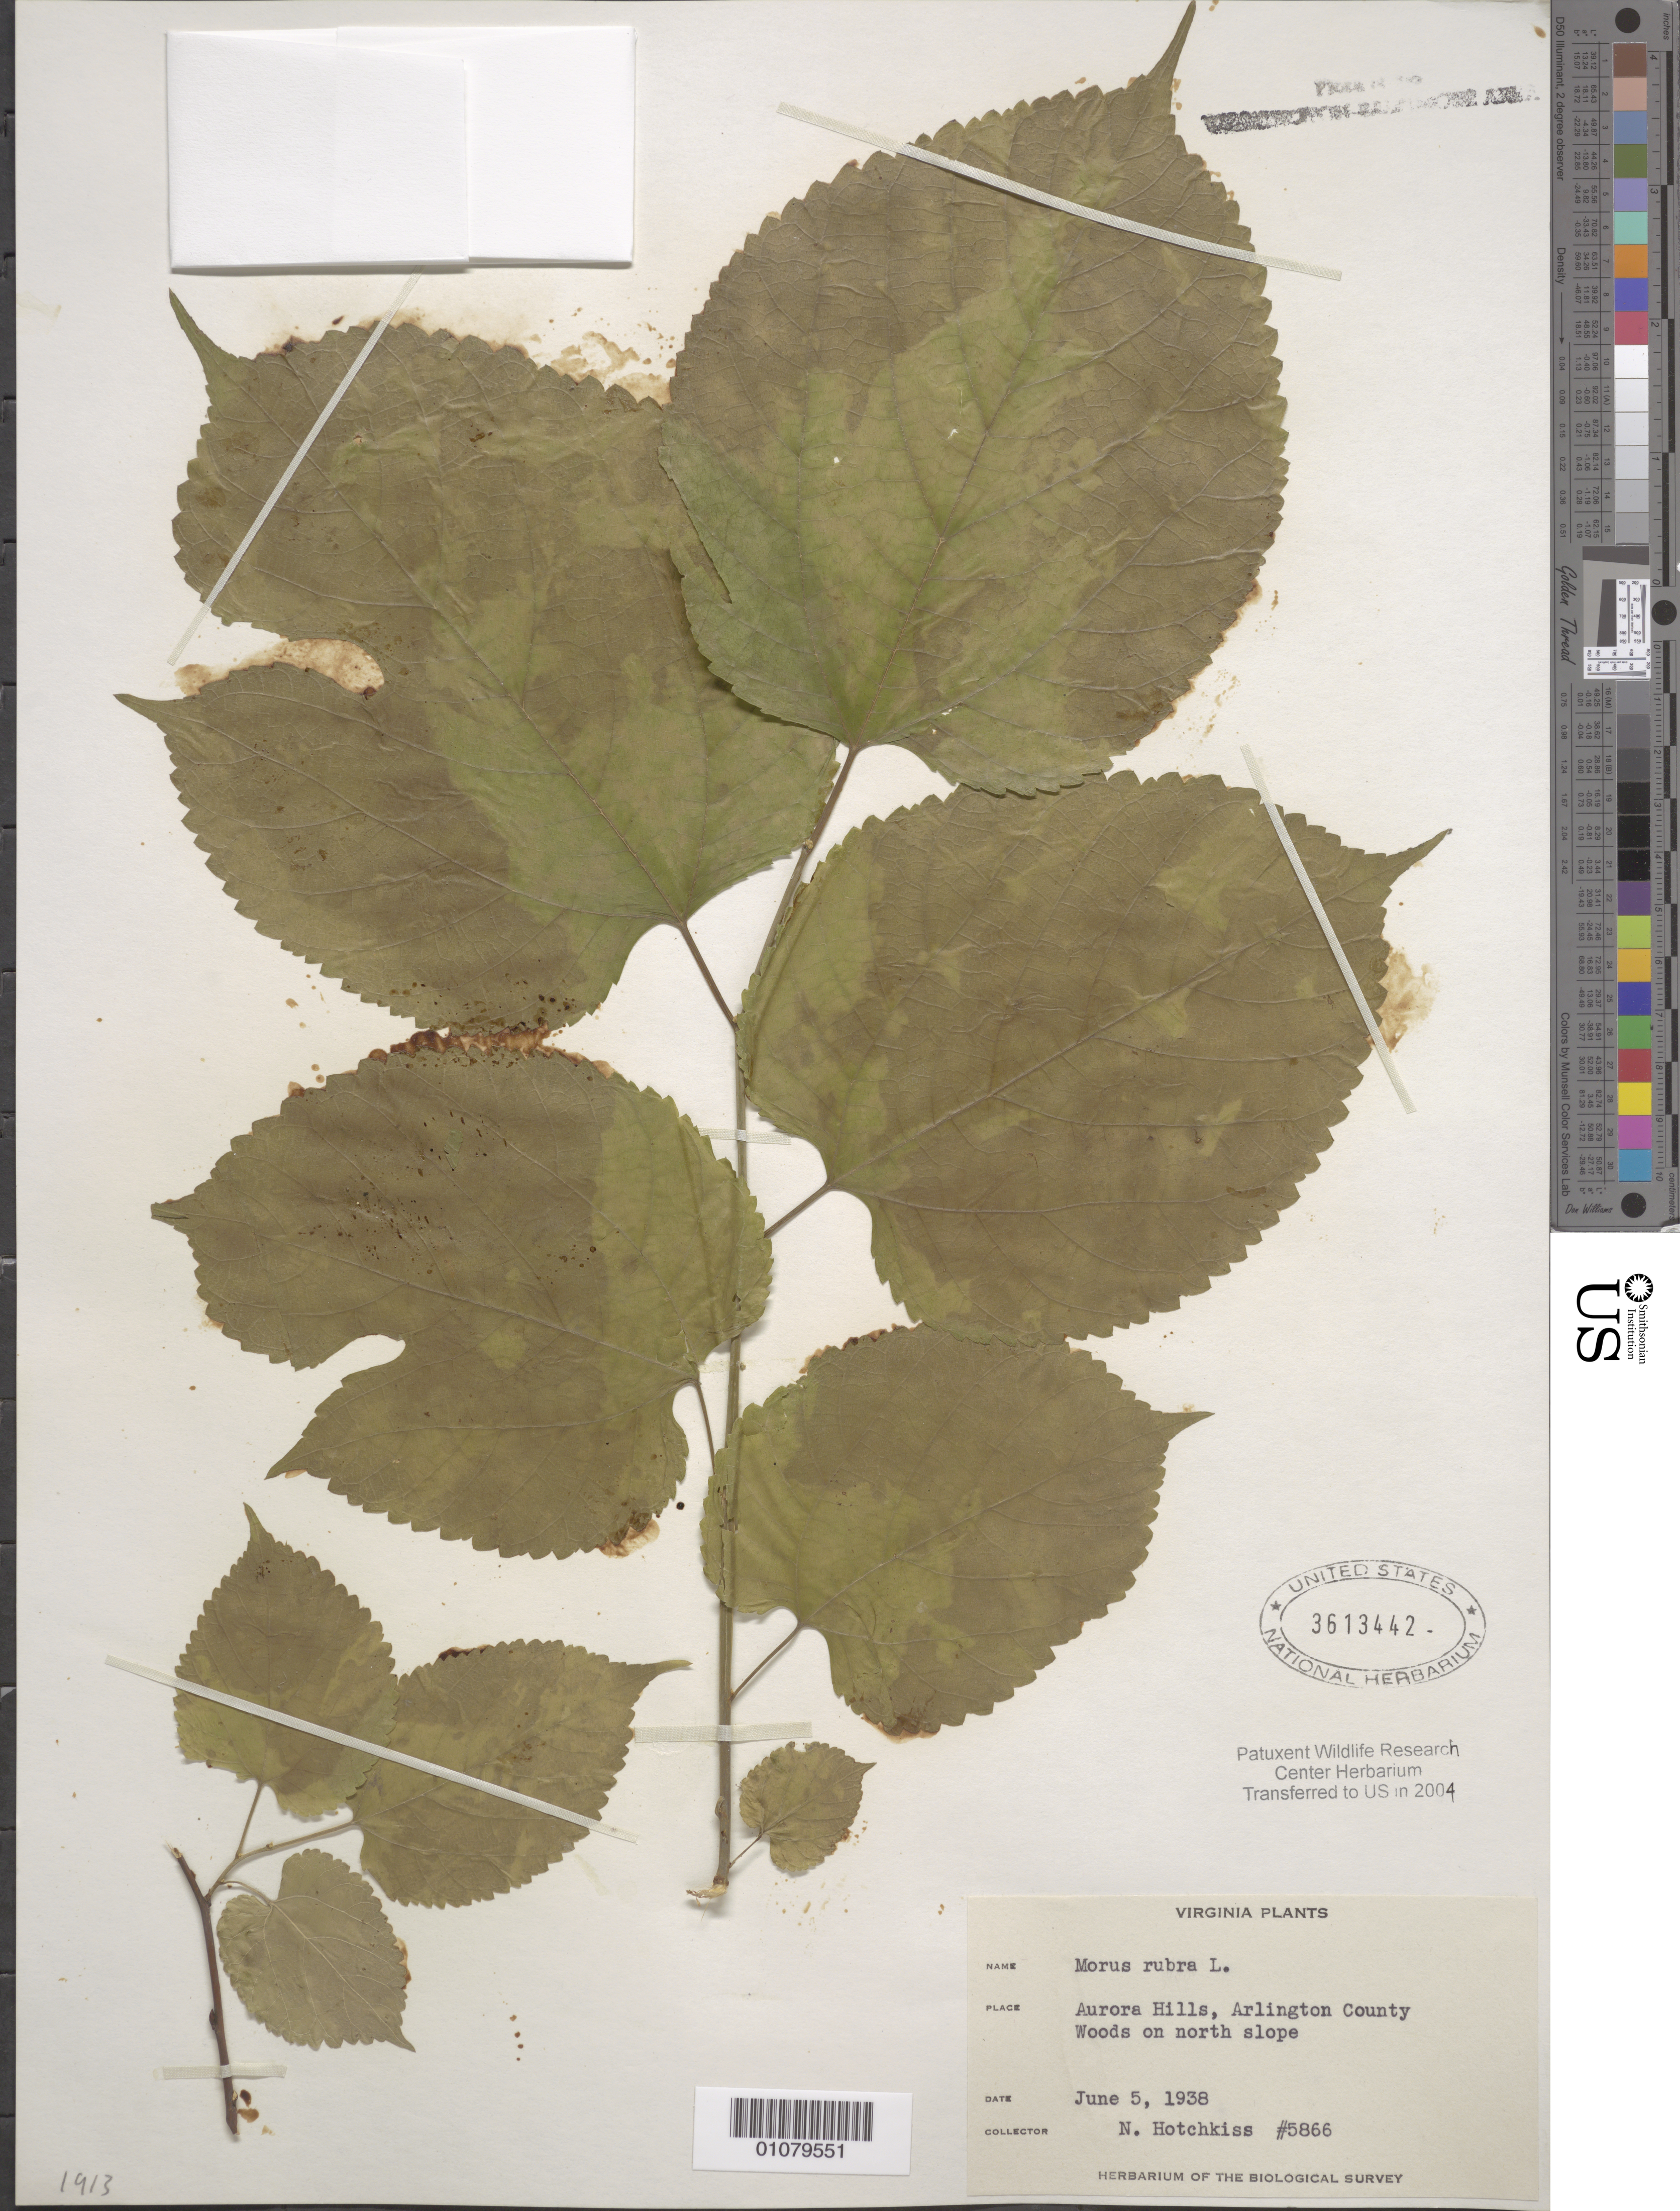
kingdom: Plantae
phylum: Tracheophyta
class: Magnoliopsida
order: Rosales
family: Moraceae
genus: Morus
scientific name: Morus rubra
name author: L.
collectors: N. Hotchkiss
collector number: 5866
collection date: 1938-06-05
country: United States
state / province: Virginia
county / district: Arlington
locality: Aurora Hills.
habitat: Woods on N. slope.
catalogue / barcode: US 3613442